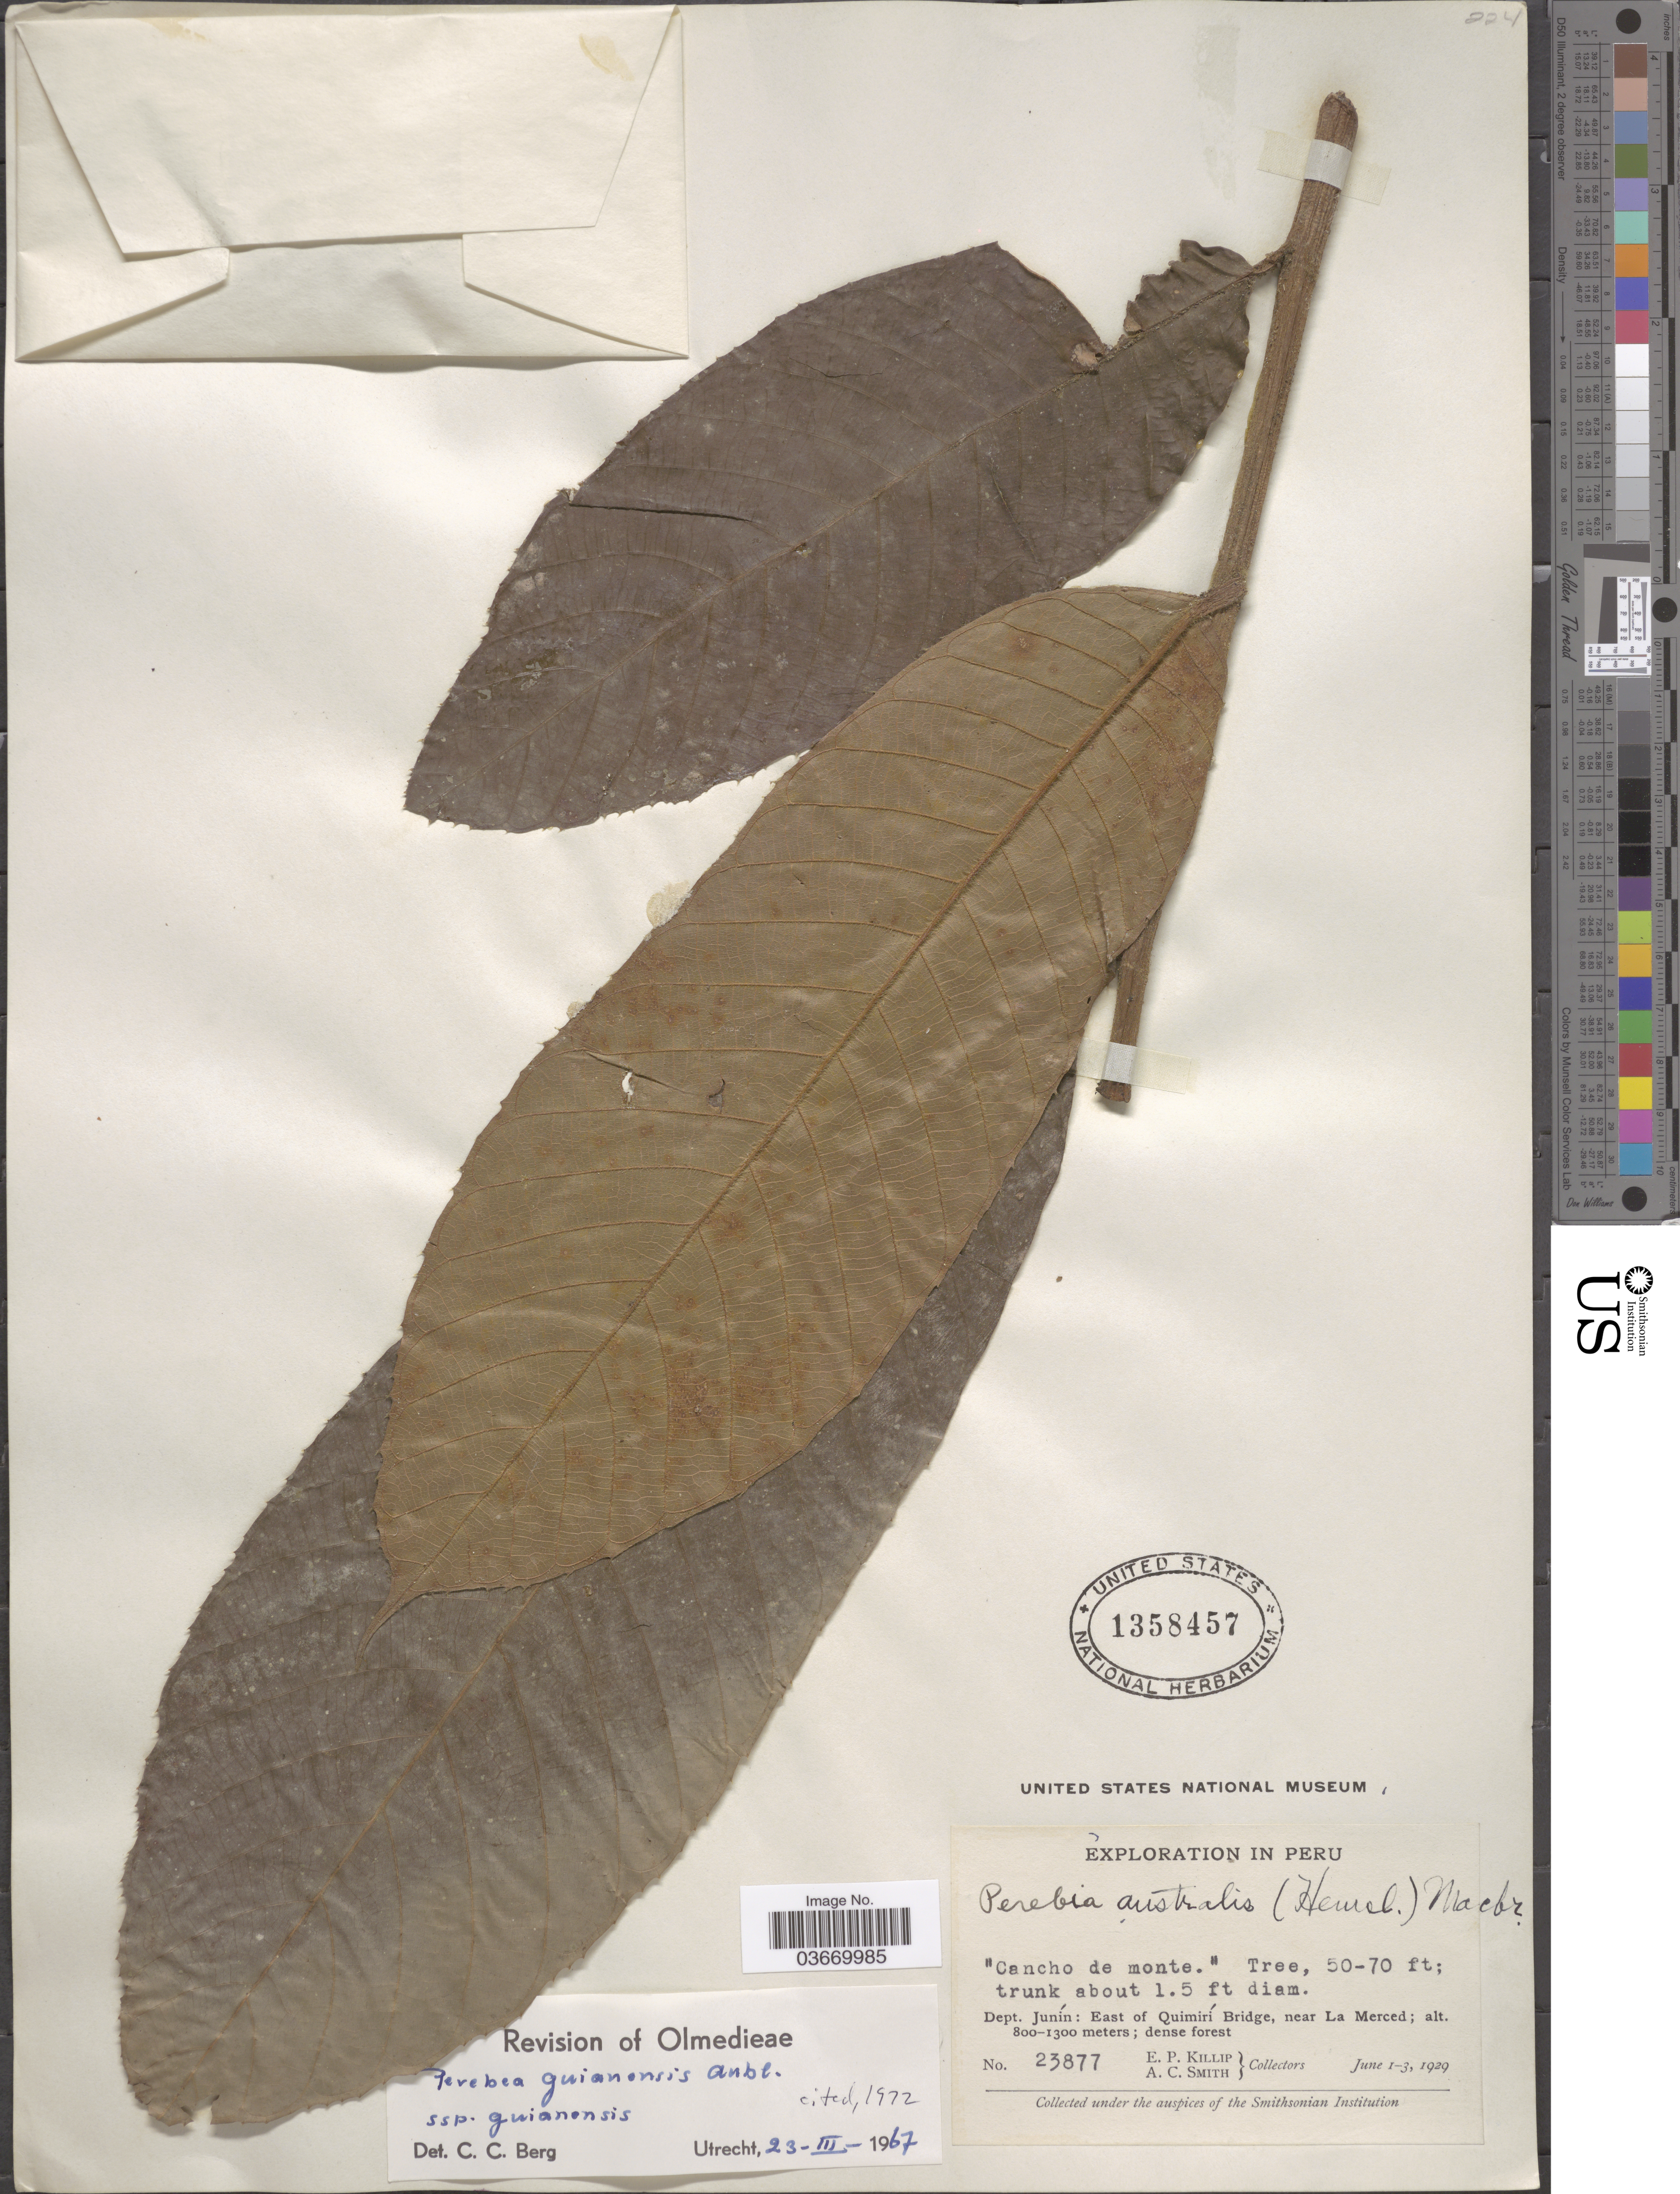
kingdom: Plantae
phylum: Tracheophyta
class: Magnoliopsida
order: Rosales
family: Moraceae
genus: Perebea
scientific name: Perebea guianensis subsp. guianensis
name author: Aubl.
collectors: E. P. Killip & A. C. Smith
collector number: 23877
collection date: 1929-06-01/1929-06-03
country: Peru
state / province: Junín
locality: Dept. Junín: East of Quimirí Bridge, near La Merced.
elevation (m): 800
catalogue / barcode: US 1358457